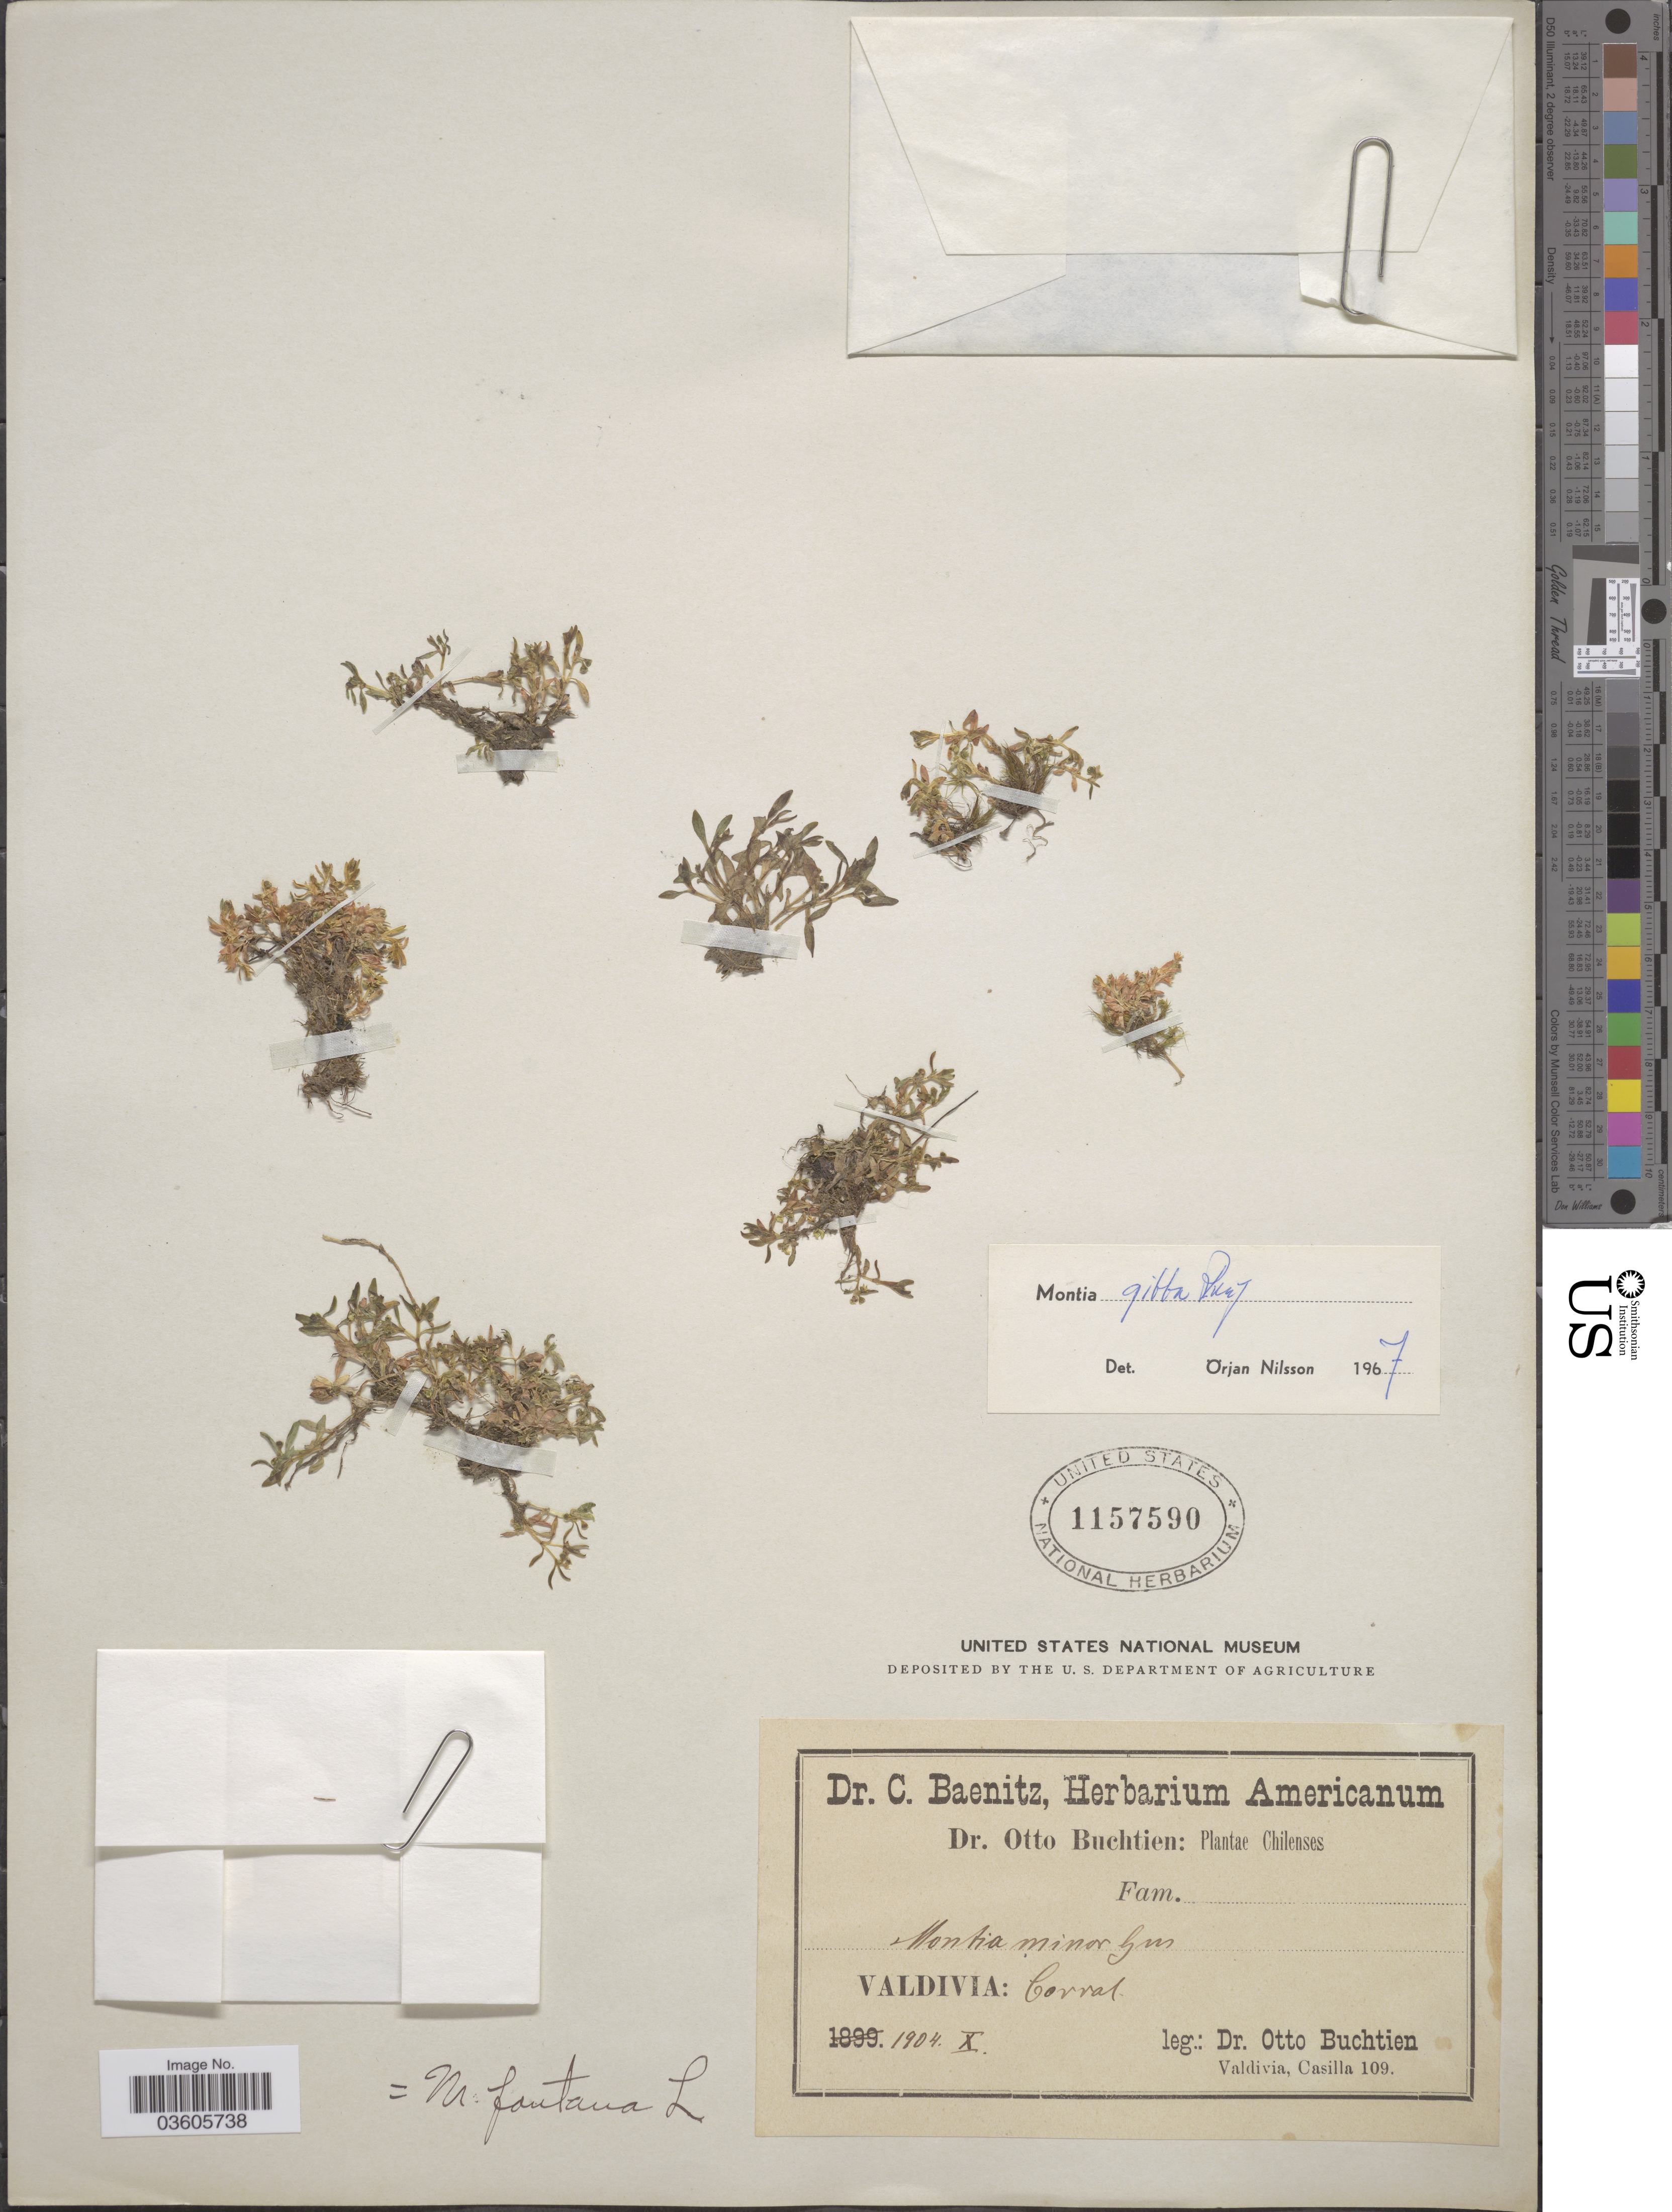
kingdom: Plantae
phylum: Tracheophyta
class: Magnoliopsida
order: Caryophyllales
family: Montiaceae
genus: Montia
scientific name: Montia gibba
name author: Griseb.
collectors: O. Buchtien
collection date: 1904-10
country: Chile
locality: Valdivia: Corral.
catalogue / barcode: US 1157590